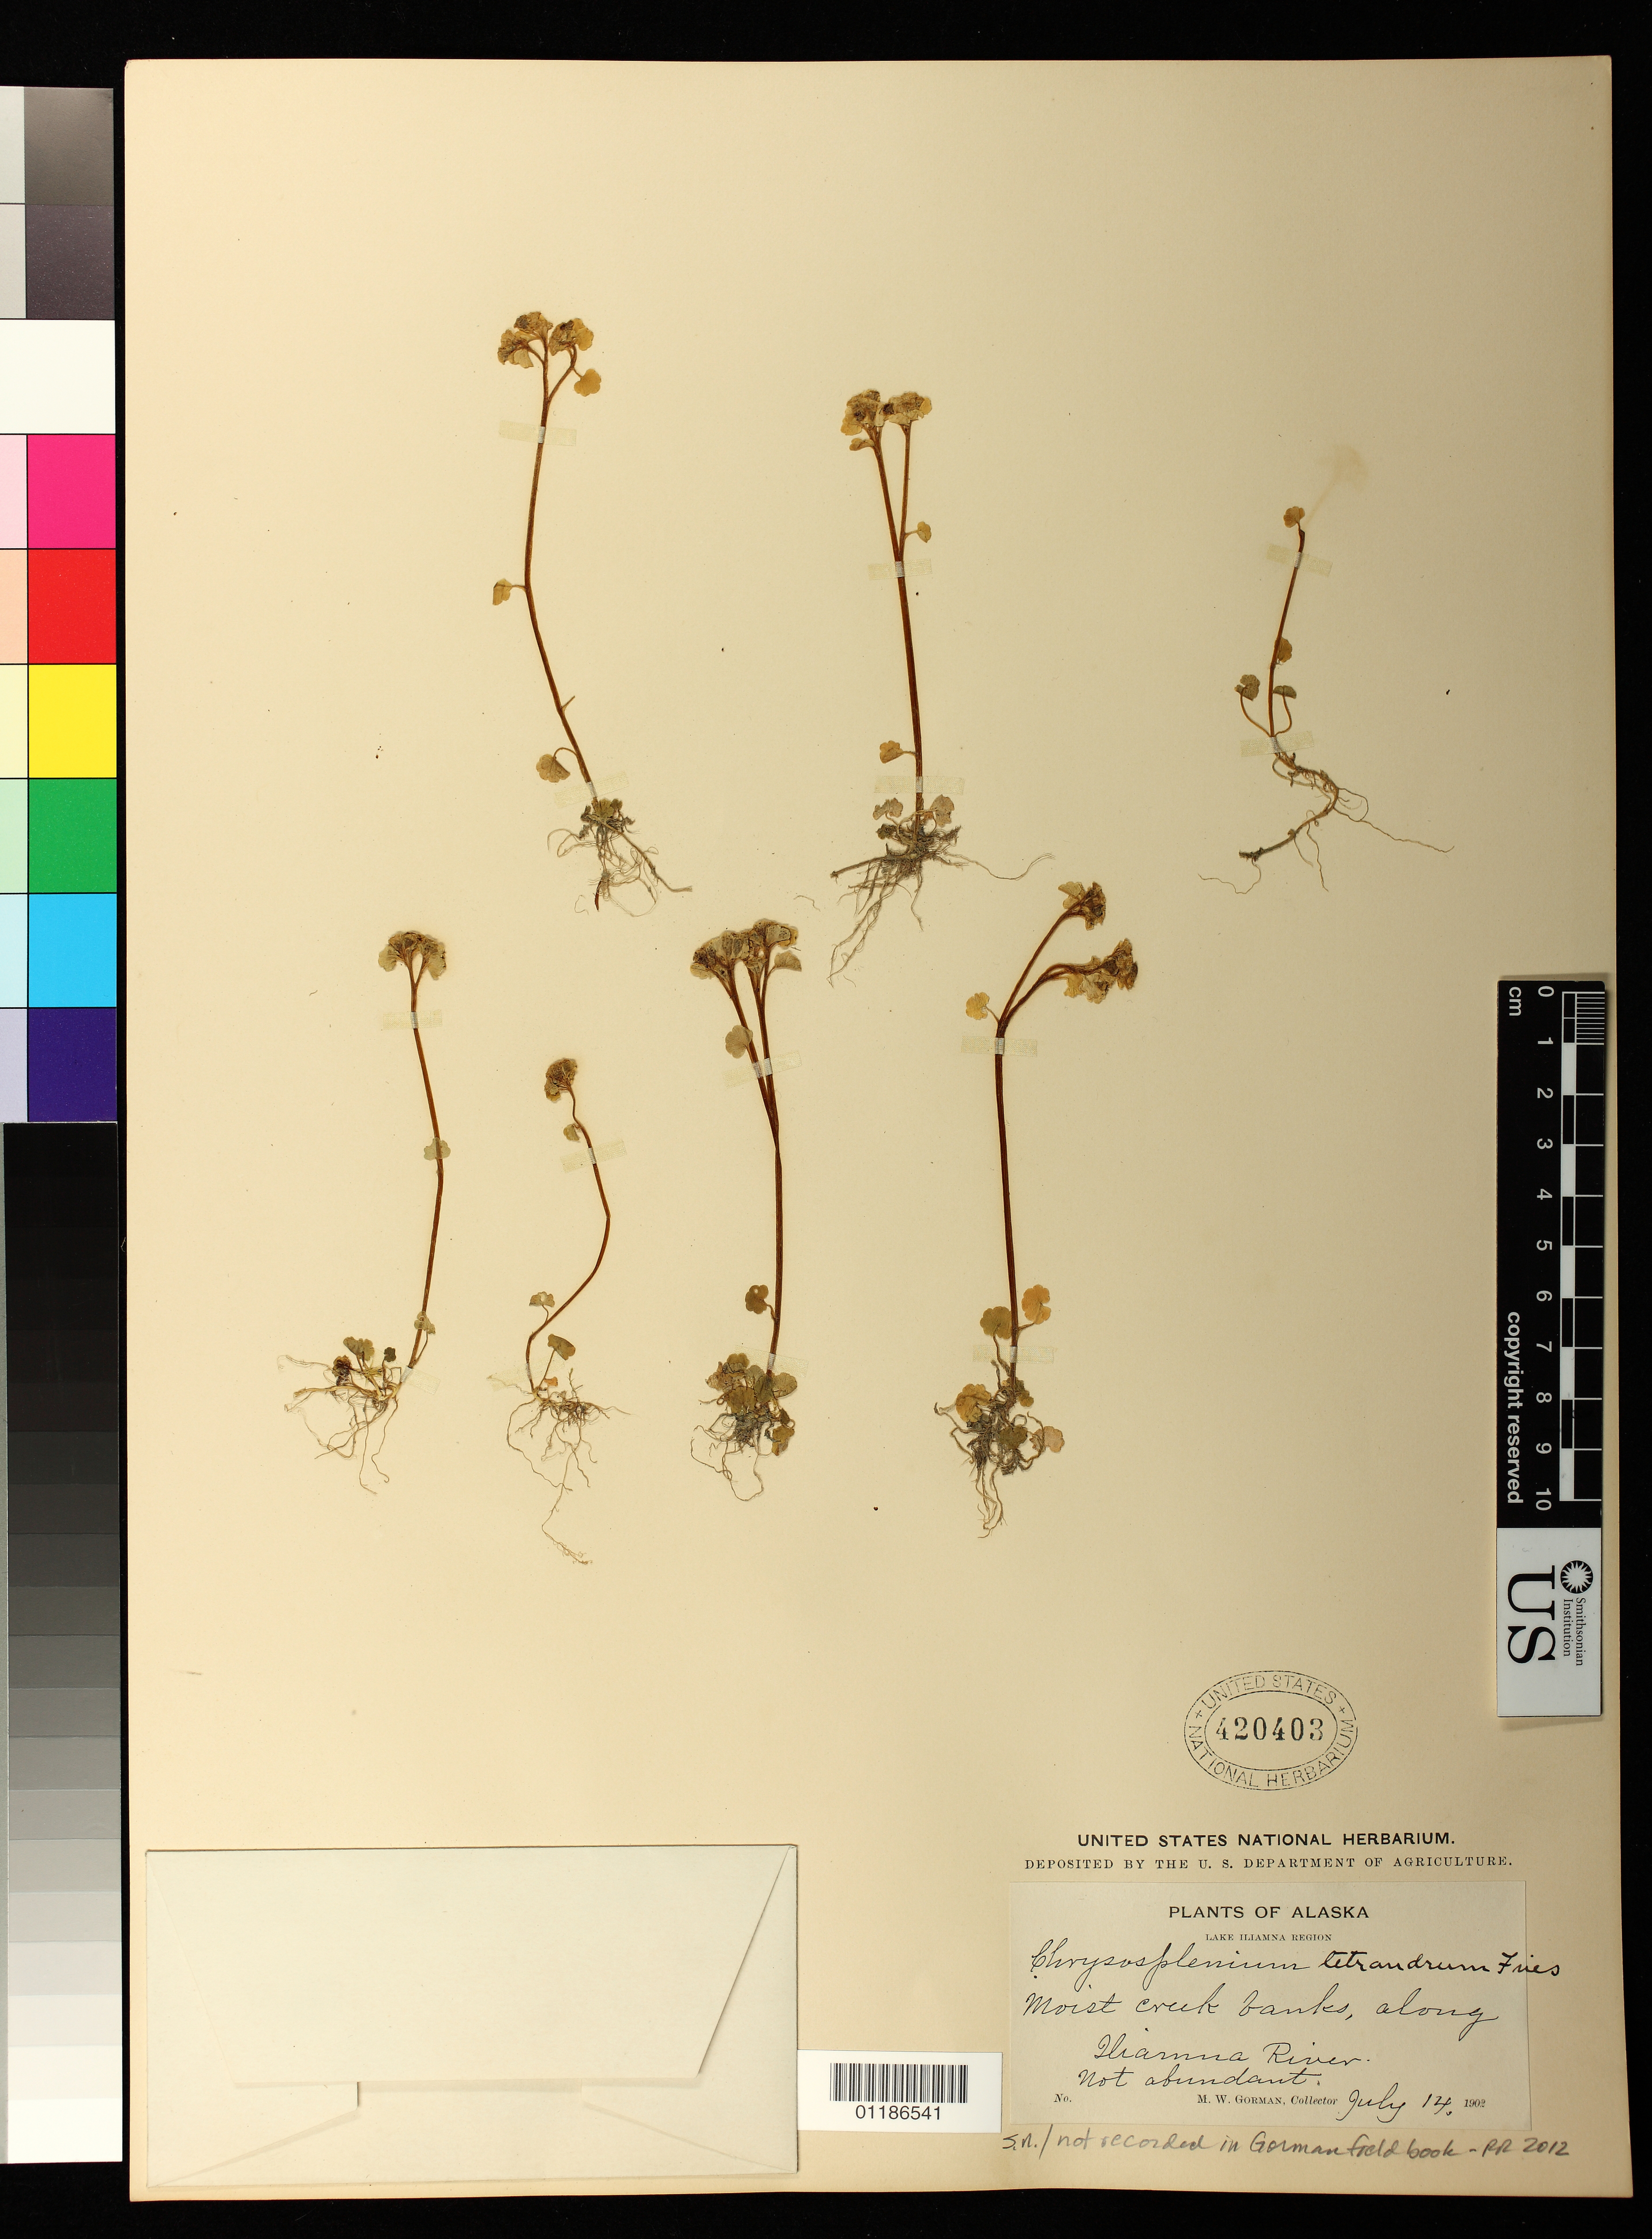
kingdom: Plantae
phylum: Tracheophyta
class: Magnoliopsida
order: Saxifragales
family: Saxifragaceae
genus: Chrysosplenium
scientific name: Chrysosplenium tetrandrum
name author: (N. Lund) Th. Fr.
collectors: M. W. Gorman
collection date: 1902-07-14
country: United States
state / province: Alaska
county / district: Lake and Peninsula Borough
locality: Moist creek banks, along Iliamna River.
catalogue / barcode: US 420403